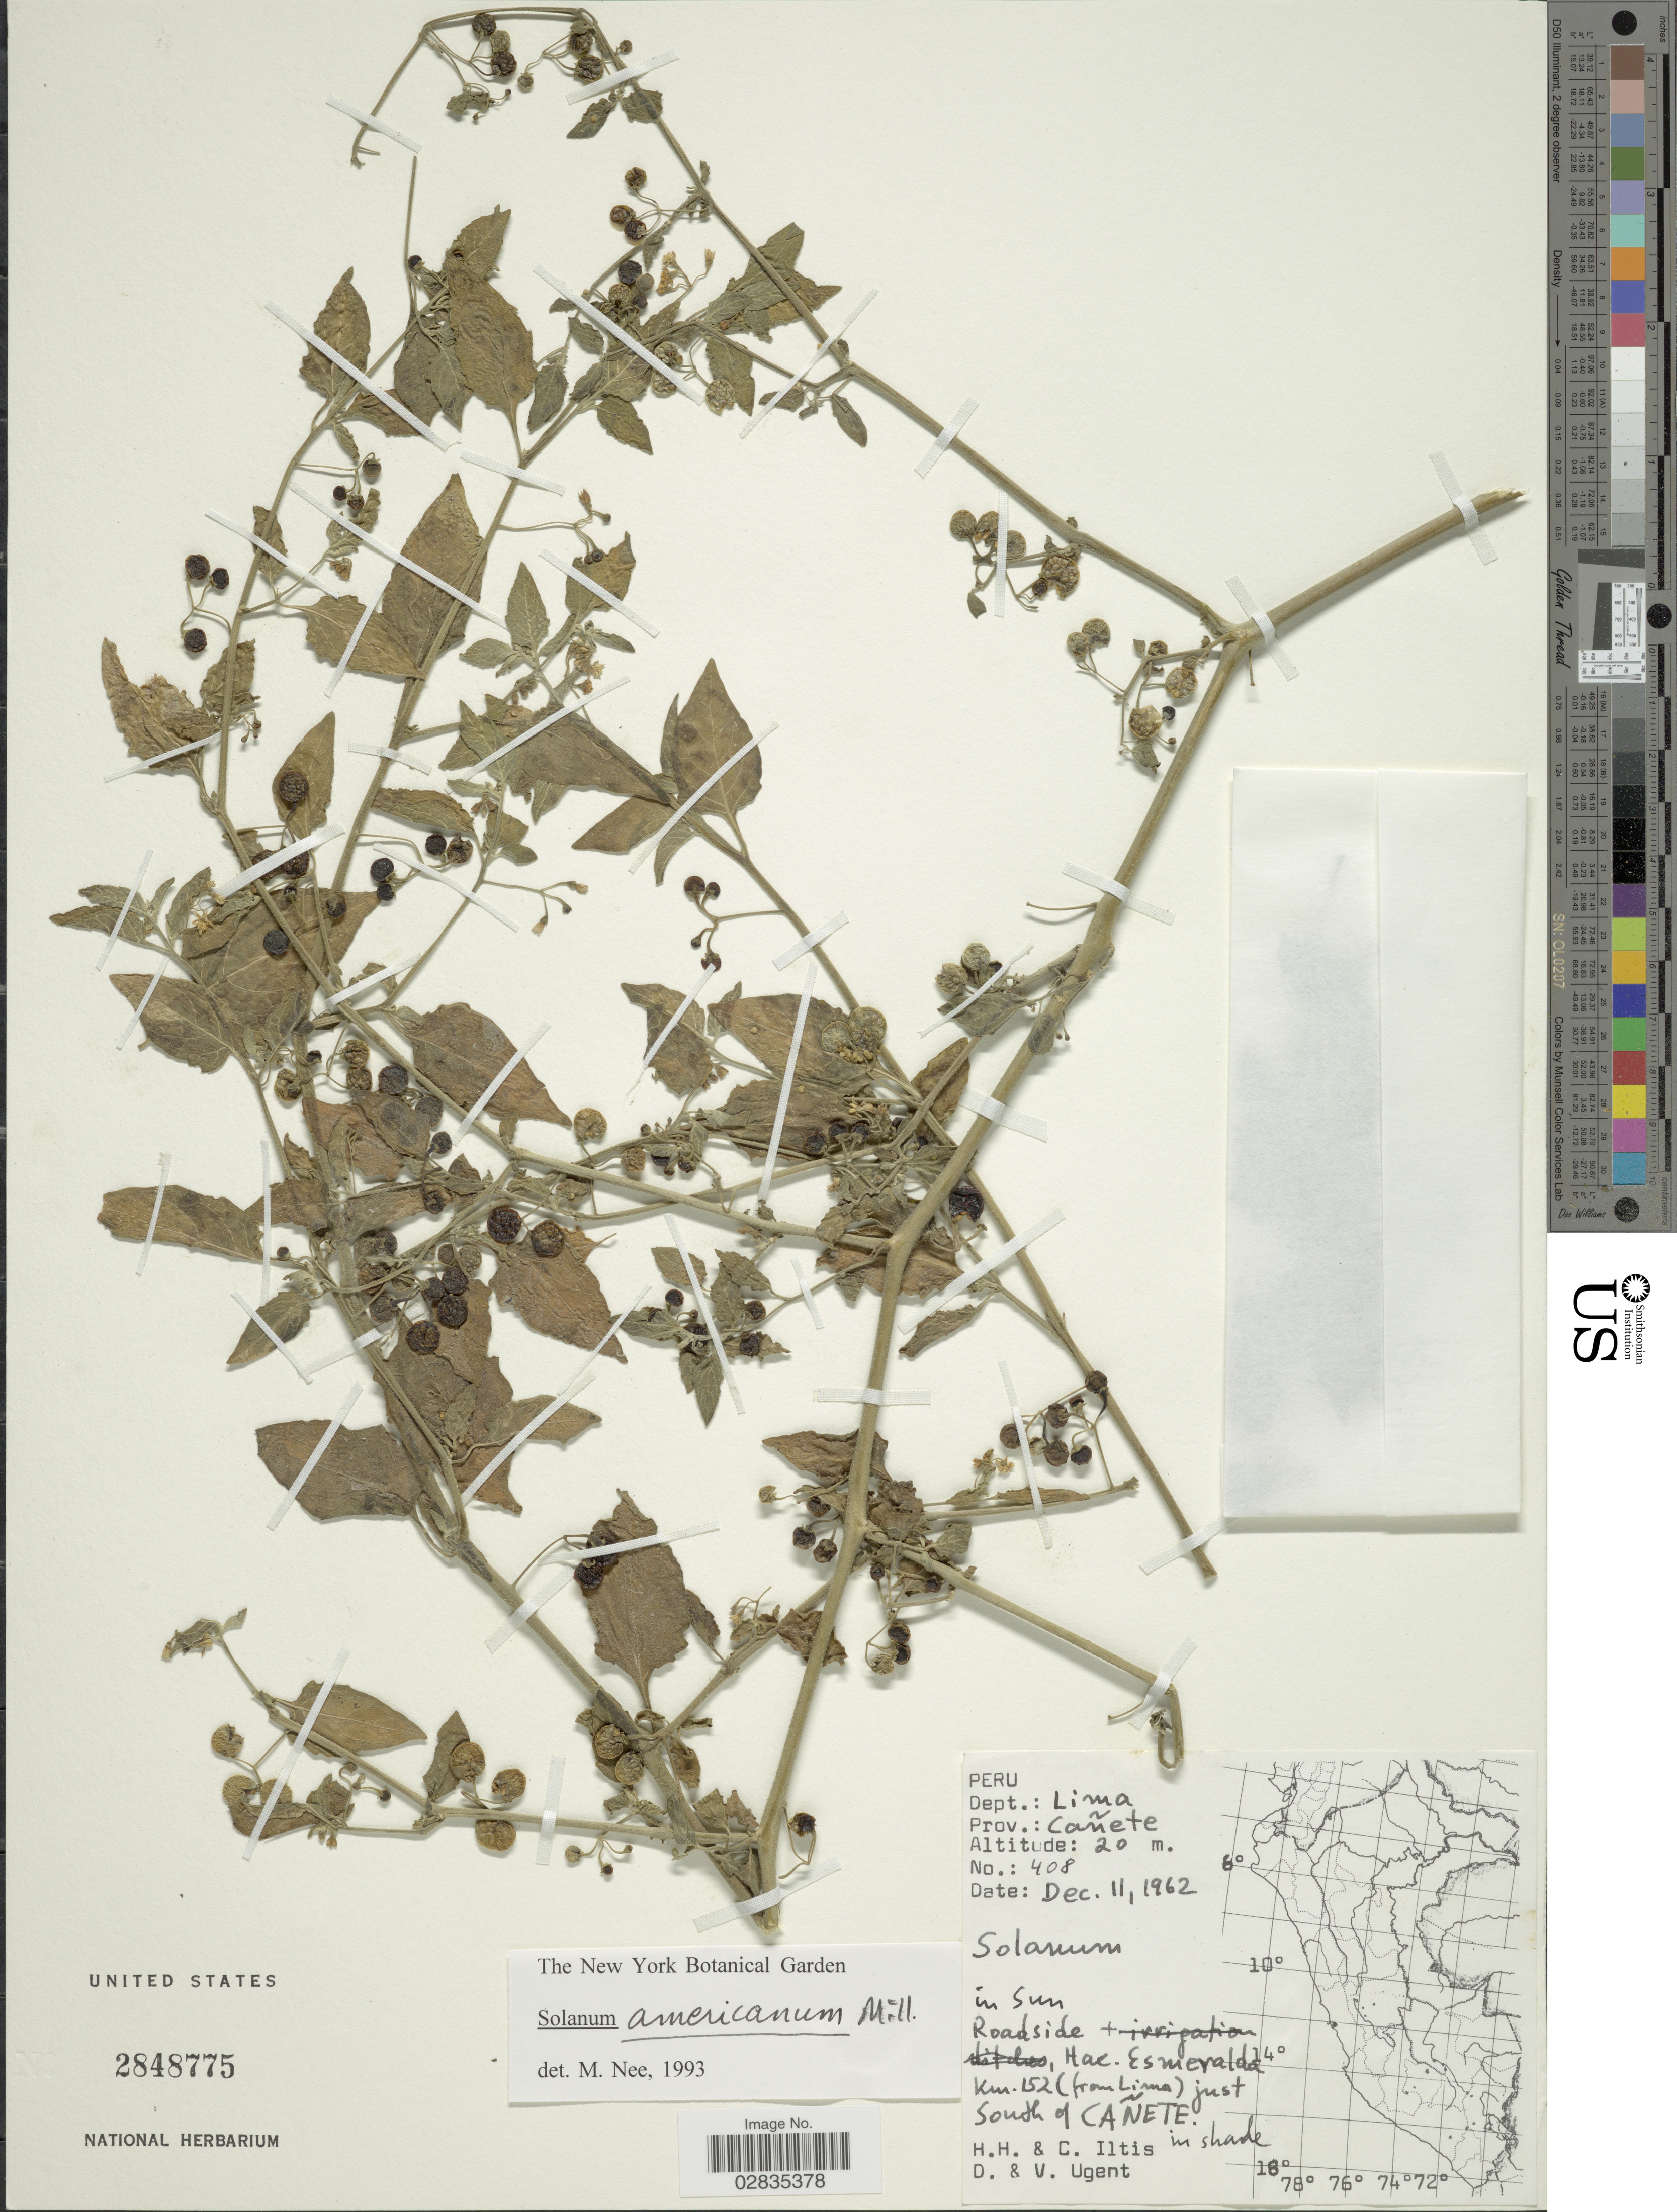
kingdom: Plantae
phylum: Tracheophyta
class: Magnoliopsida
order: Solanales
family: Solanaceae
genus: Solanum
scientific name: Solanum americanum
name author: Mill.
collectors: H. H. Iltis, C. M Iltis, D. Ugent & V. Ugent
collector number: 408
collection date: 1962-12-11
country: Peru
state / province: Lima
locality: Dept.: Lima Prov.: Cañete. Roadsie, Hac. Esmeralda km. 152 (from Lima) just south of Cañete.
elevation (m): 20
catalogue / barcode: US 2848775